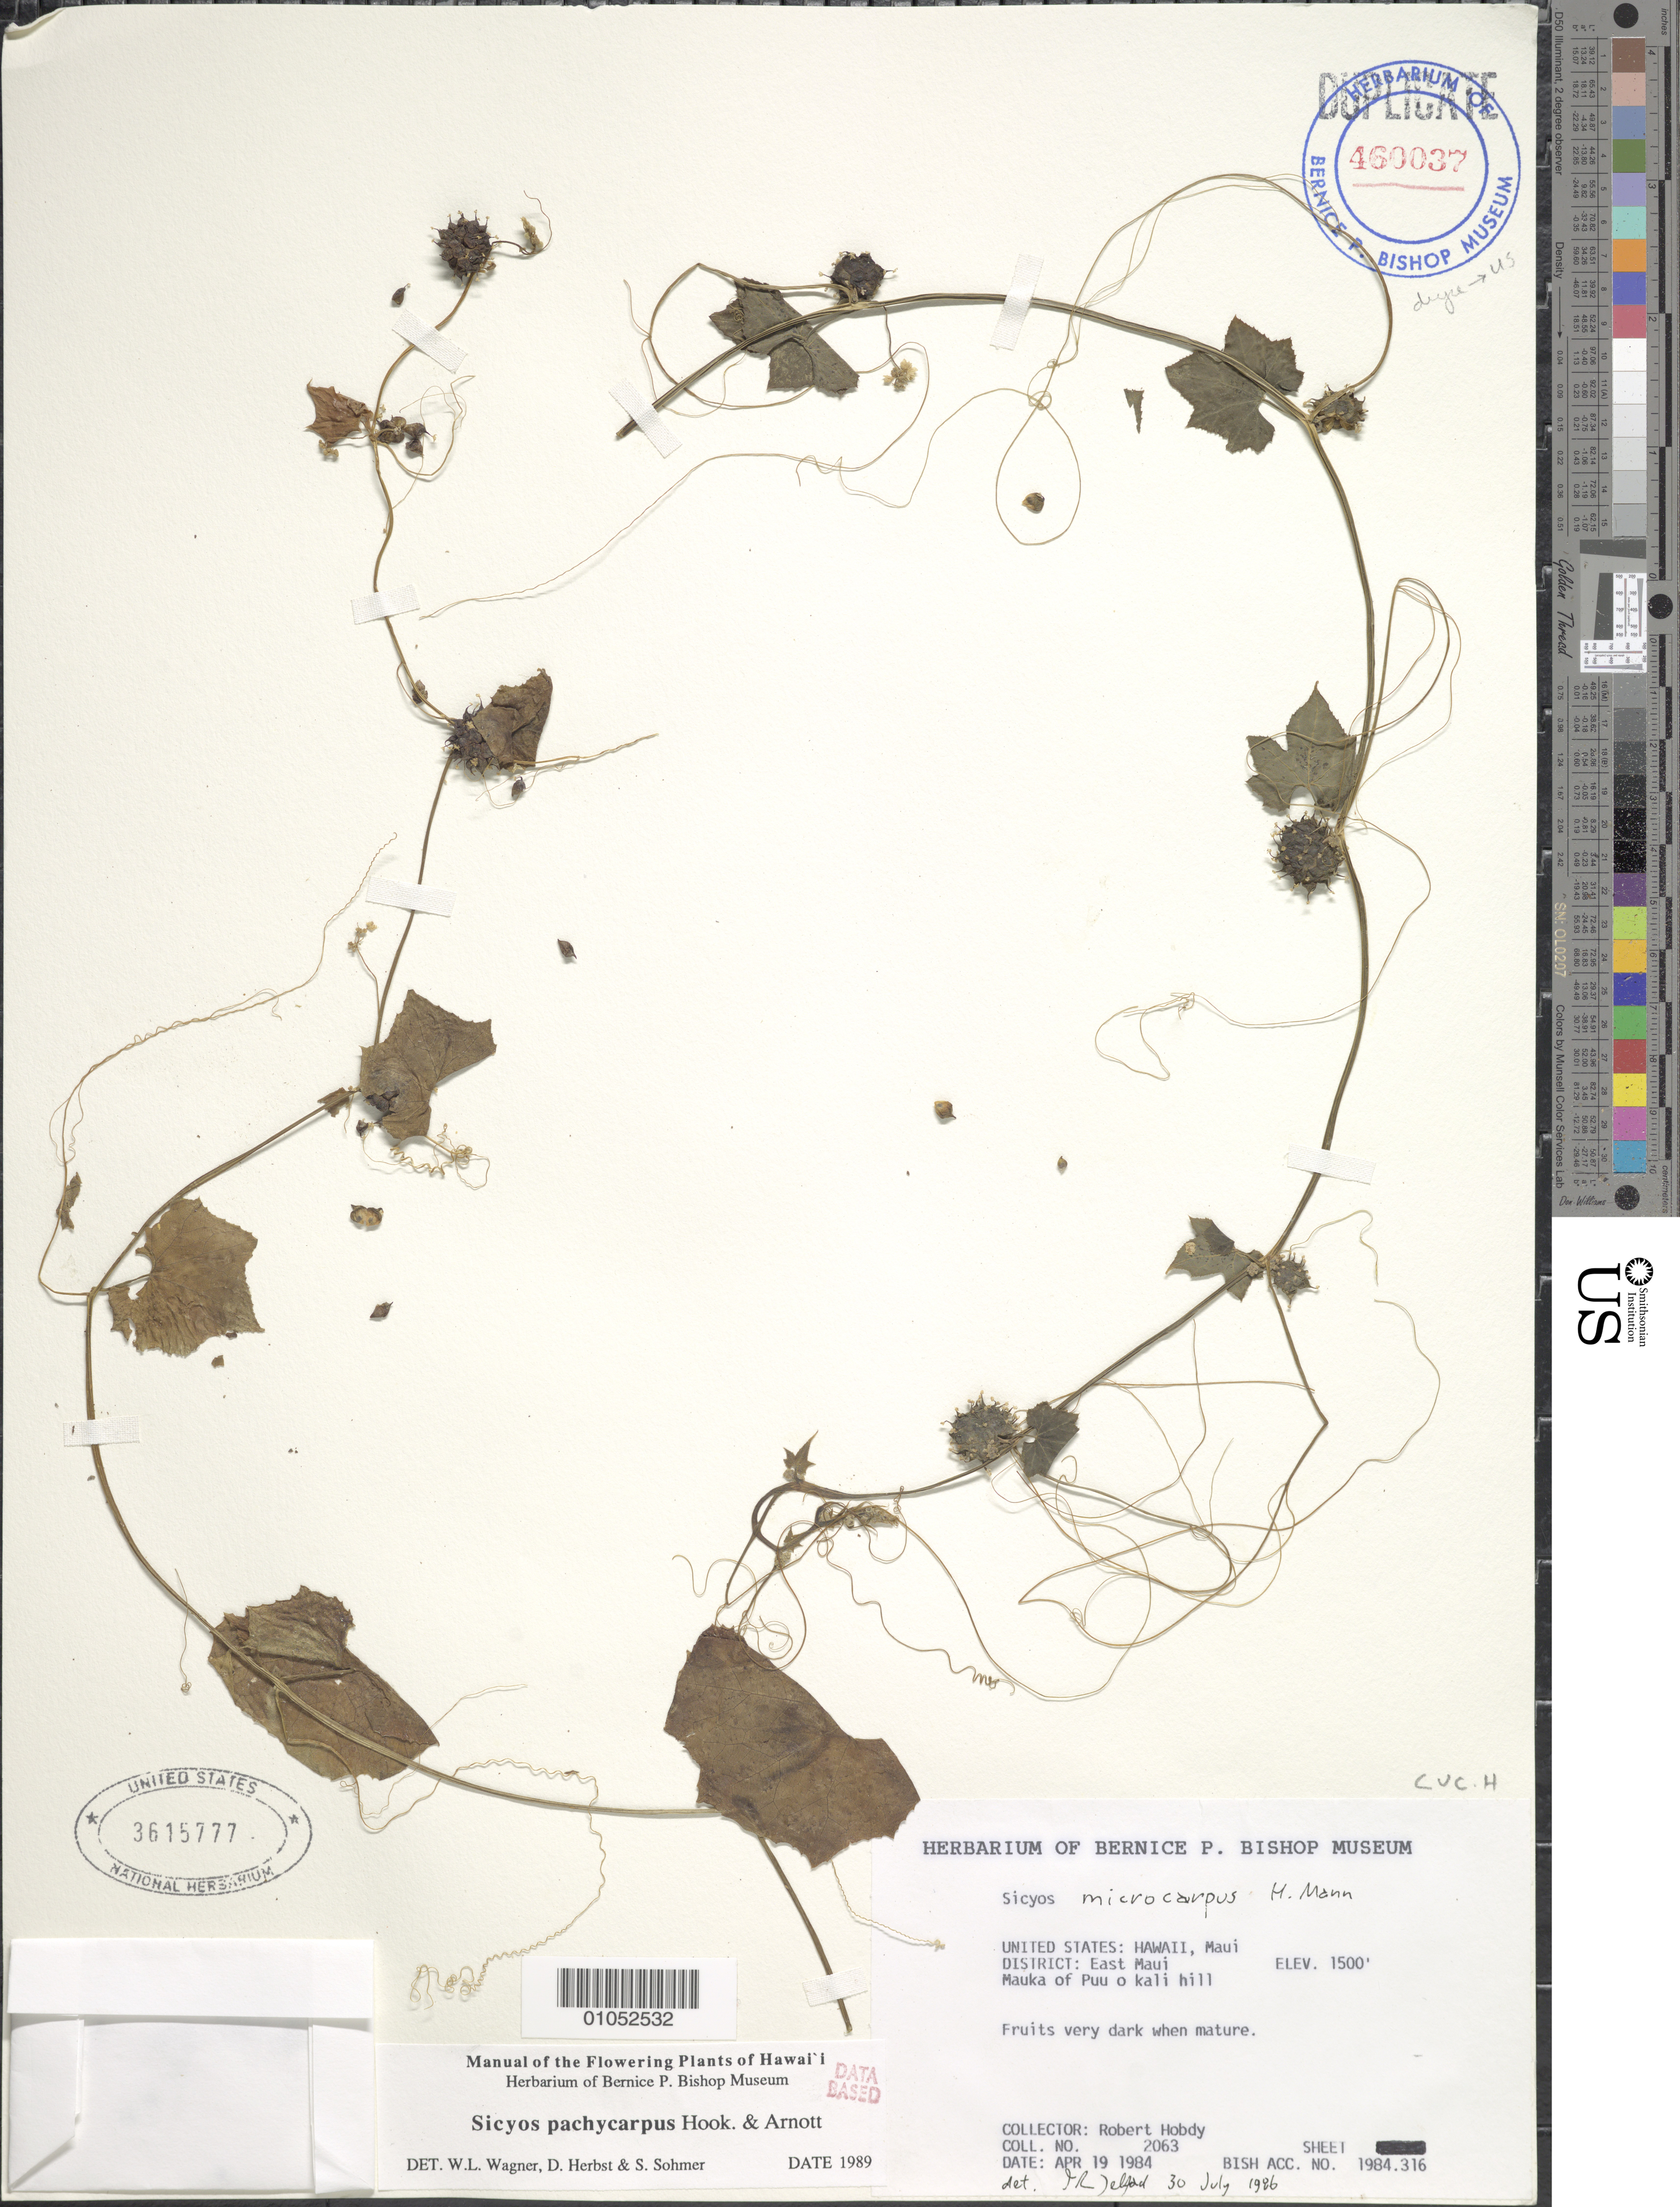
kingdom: Plantae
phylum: Tracheophyta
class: Magnoliopsida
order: Cucurbitales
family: Cucurbitaceae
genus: Sicyos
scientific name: Sicyos pachycarpus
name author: Hook. & Arn.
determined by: Herbst, D. R.; Sohmer, S. H.; Wagner, W. L.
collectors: R. Hobdy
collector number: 2063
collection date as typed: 19 Apr 1984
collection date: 1984-04-19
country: United States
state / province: Hawaii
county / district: Maui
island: Maui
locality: East Maui, Mauka of Puu o kaili hill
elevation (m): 457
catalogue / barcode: US 3615777